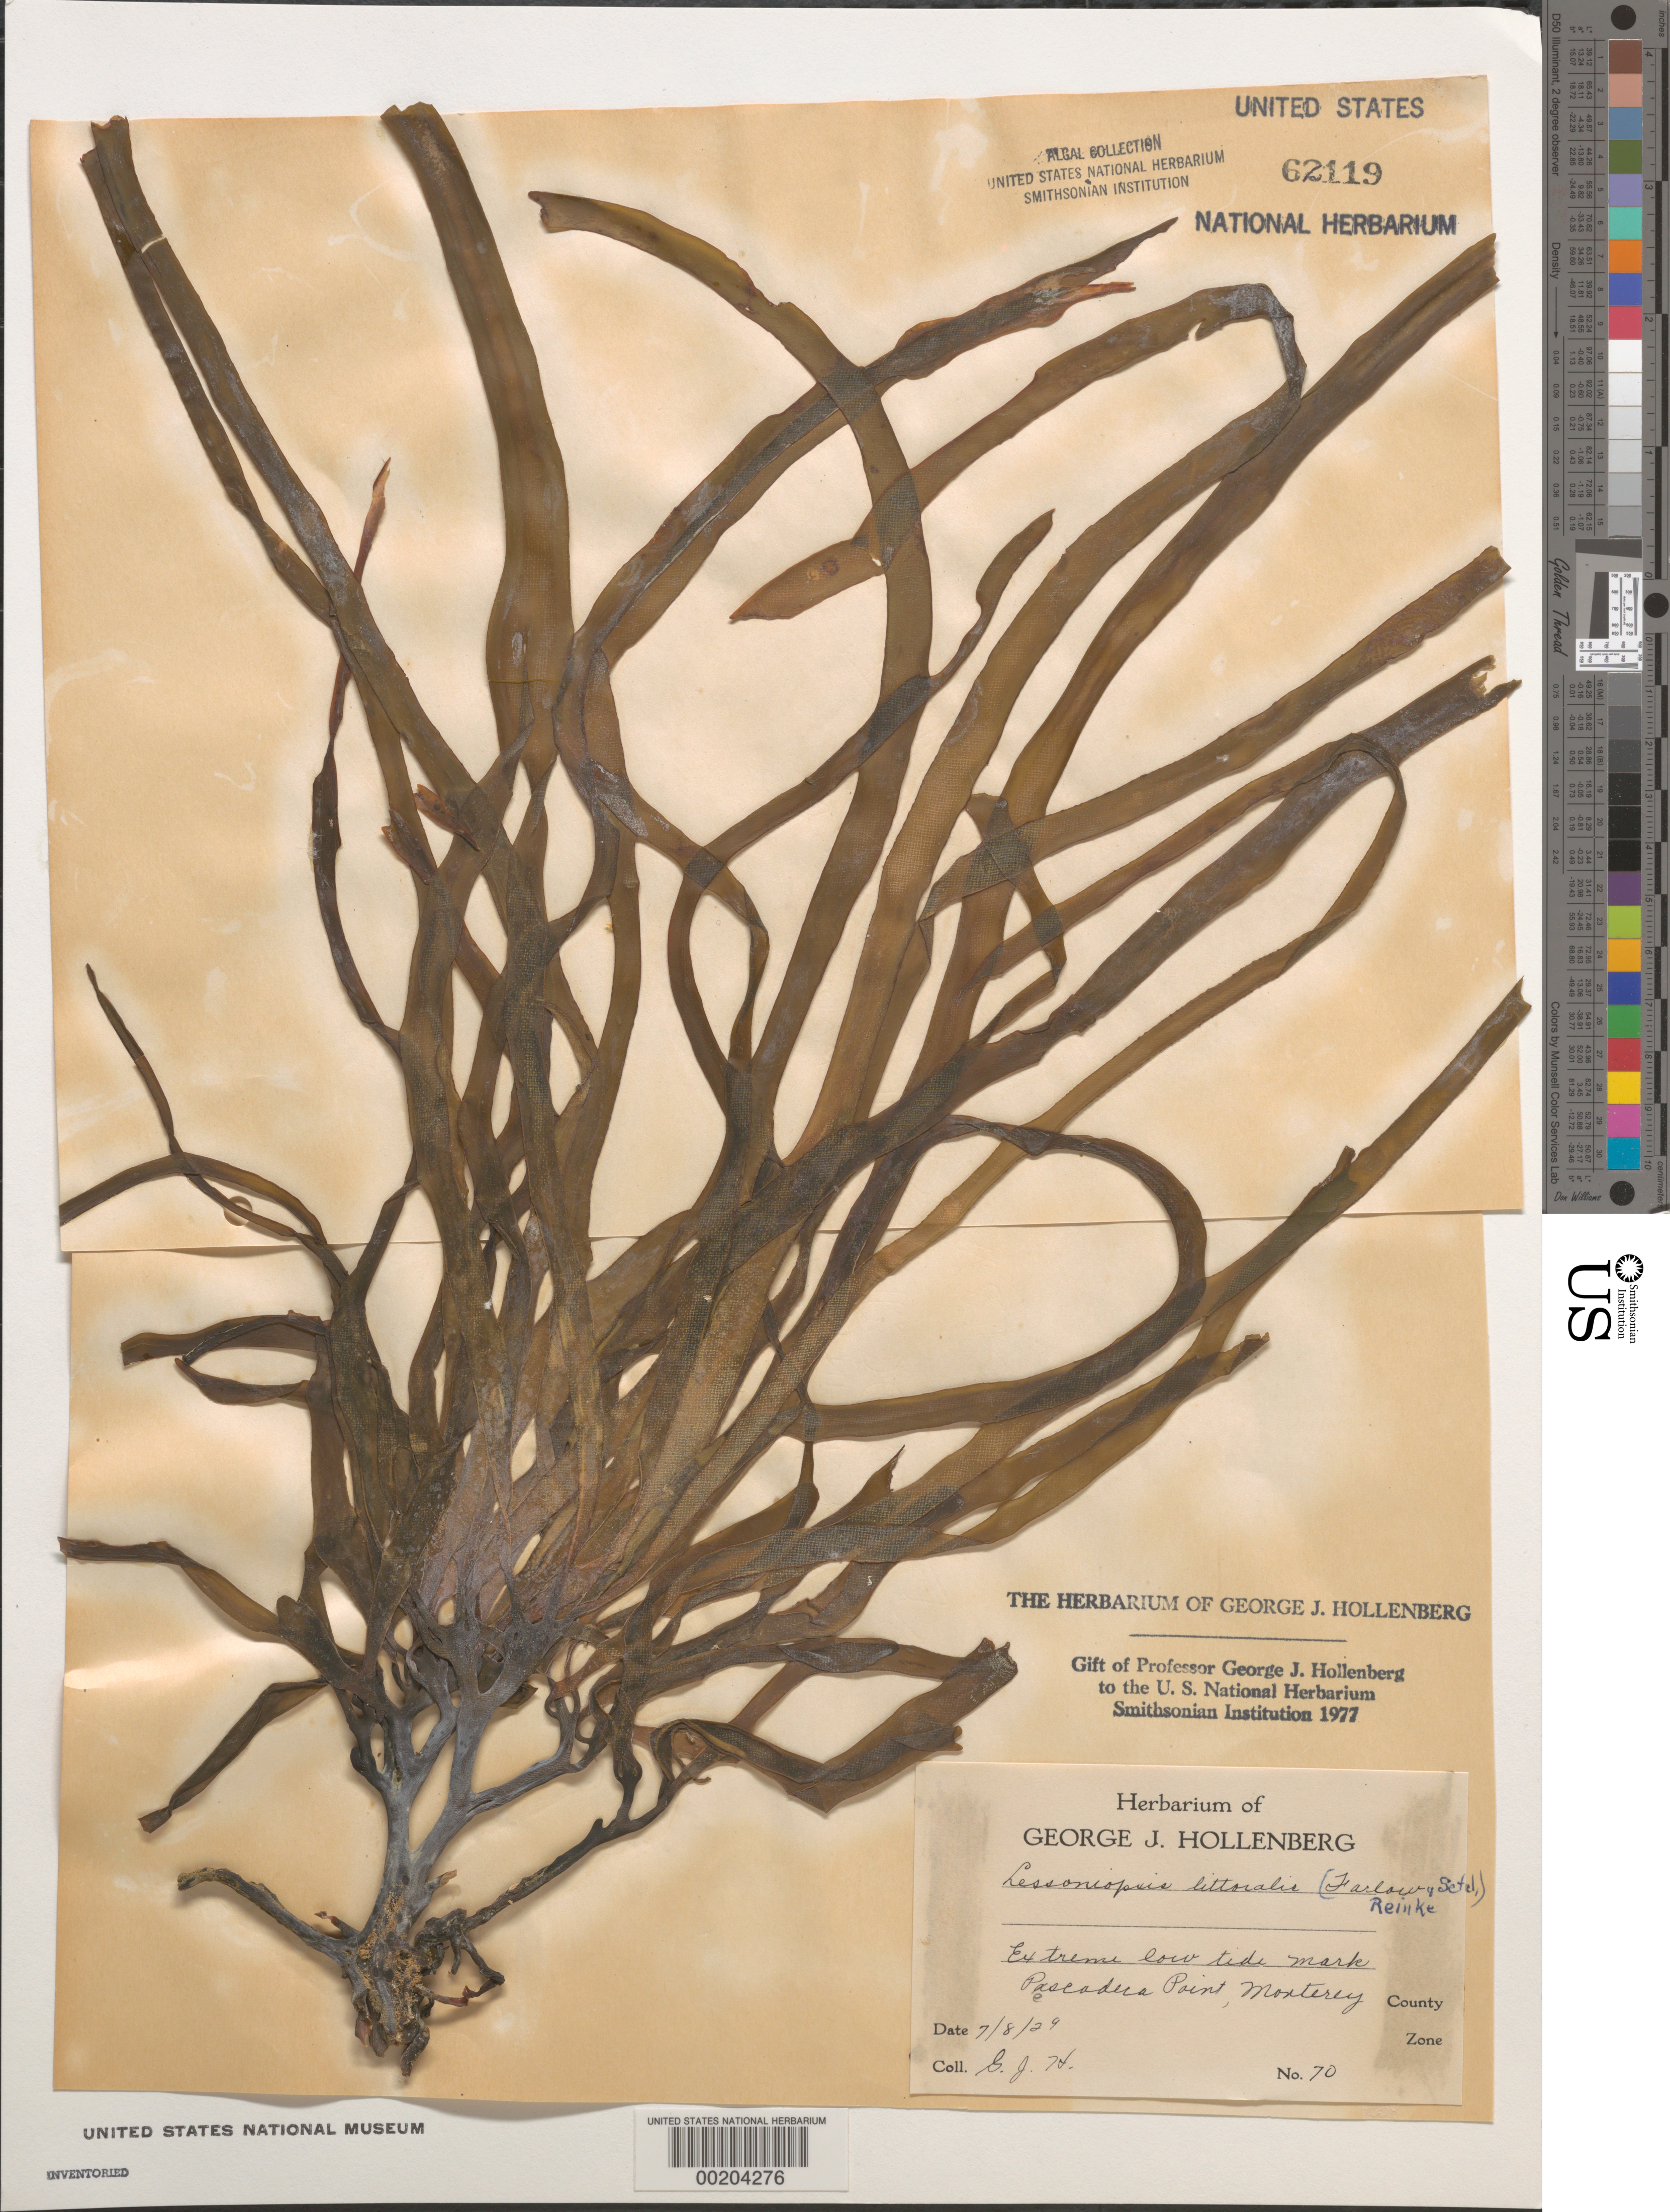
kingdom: Chromista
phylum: Ochrophyta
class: Phaeophyceae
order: Laminariales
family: Alariaceae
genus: Lessoniopsis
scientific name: Lessoniopsis littoralis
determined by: Hollenberg, George J.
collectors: G. Hollenberg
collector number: GJH 70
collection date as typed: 08 Jul 1929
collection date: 1929-07-08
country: United States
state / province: California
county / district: Monterey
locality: Pescadero Point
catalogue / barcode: US 62119